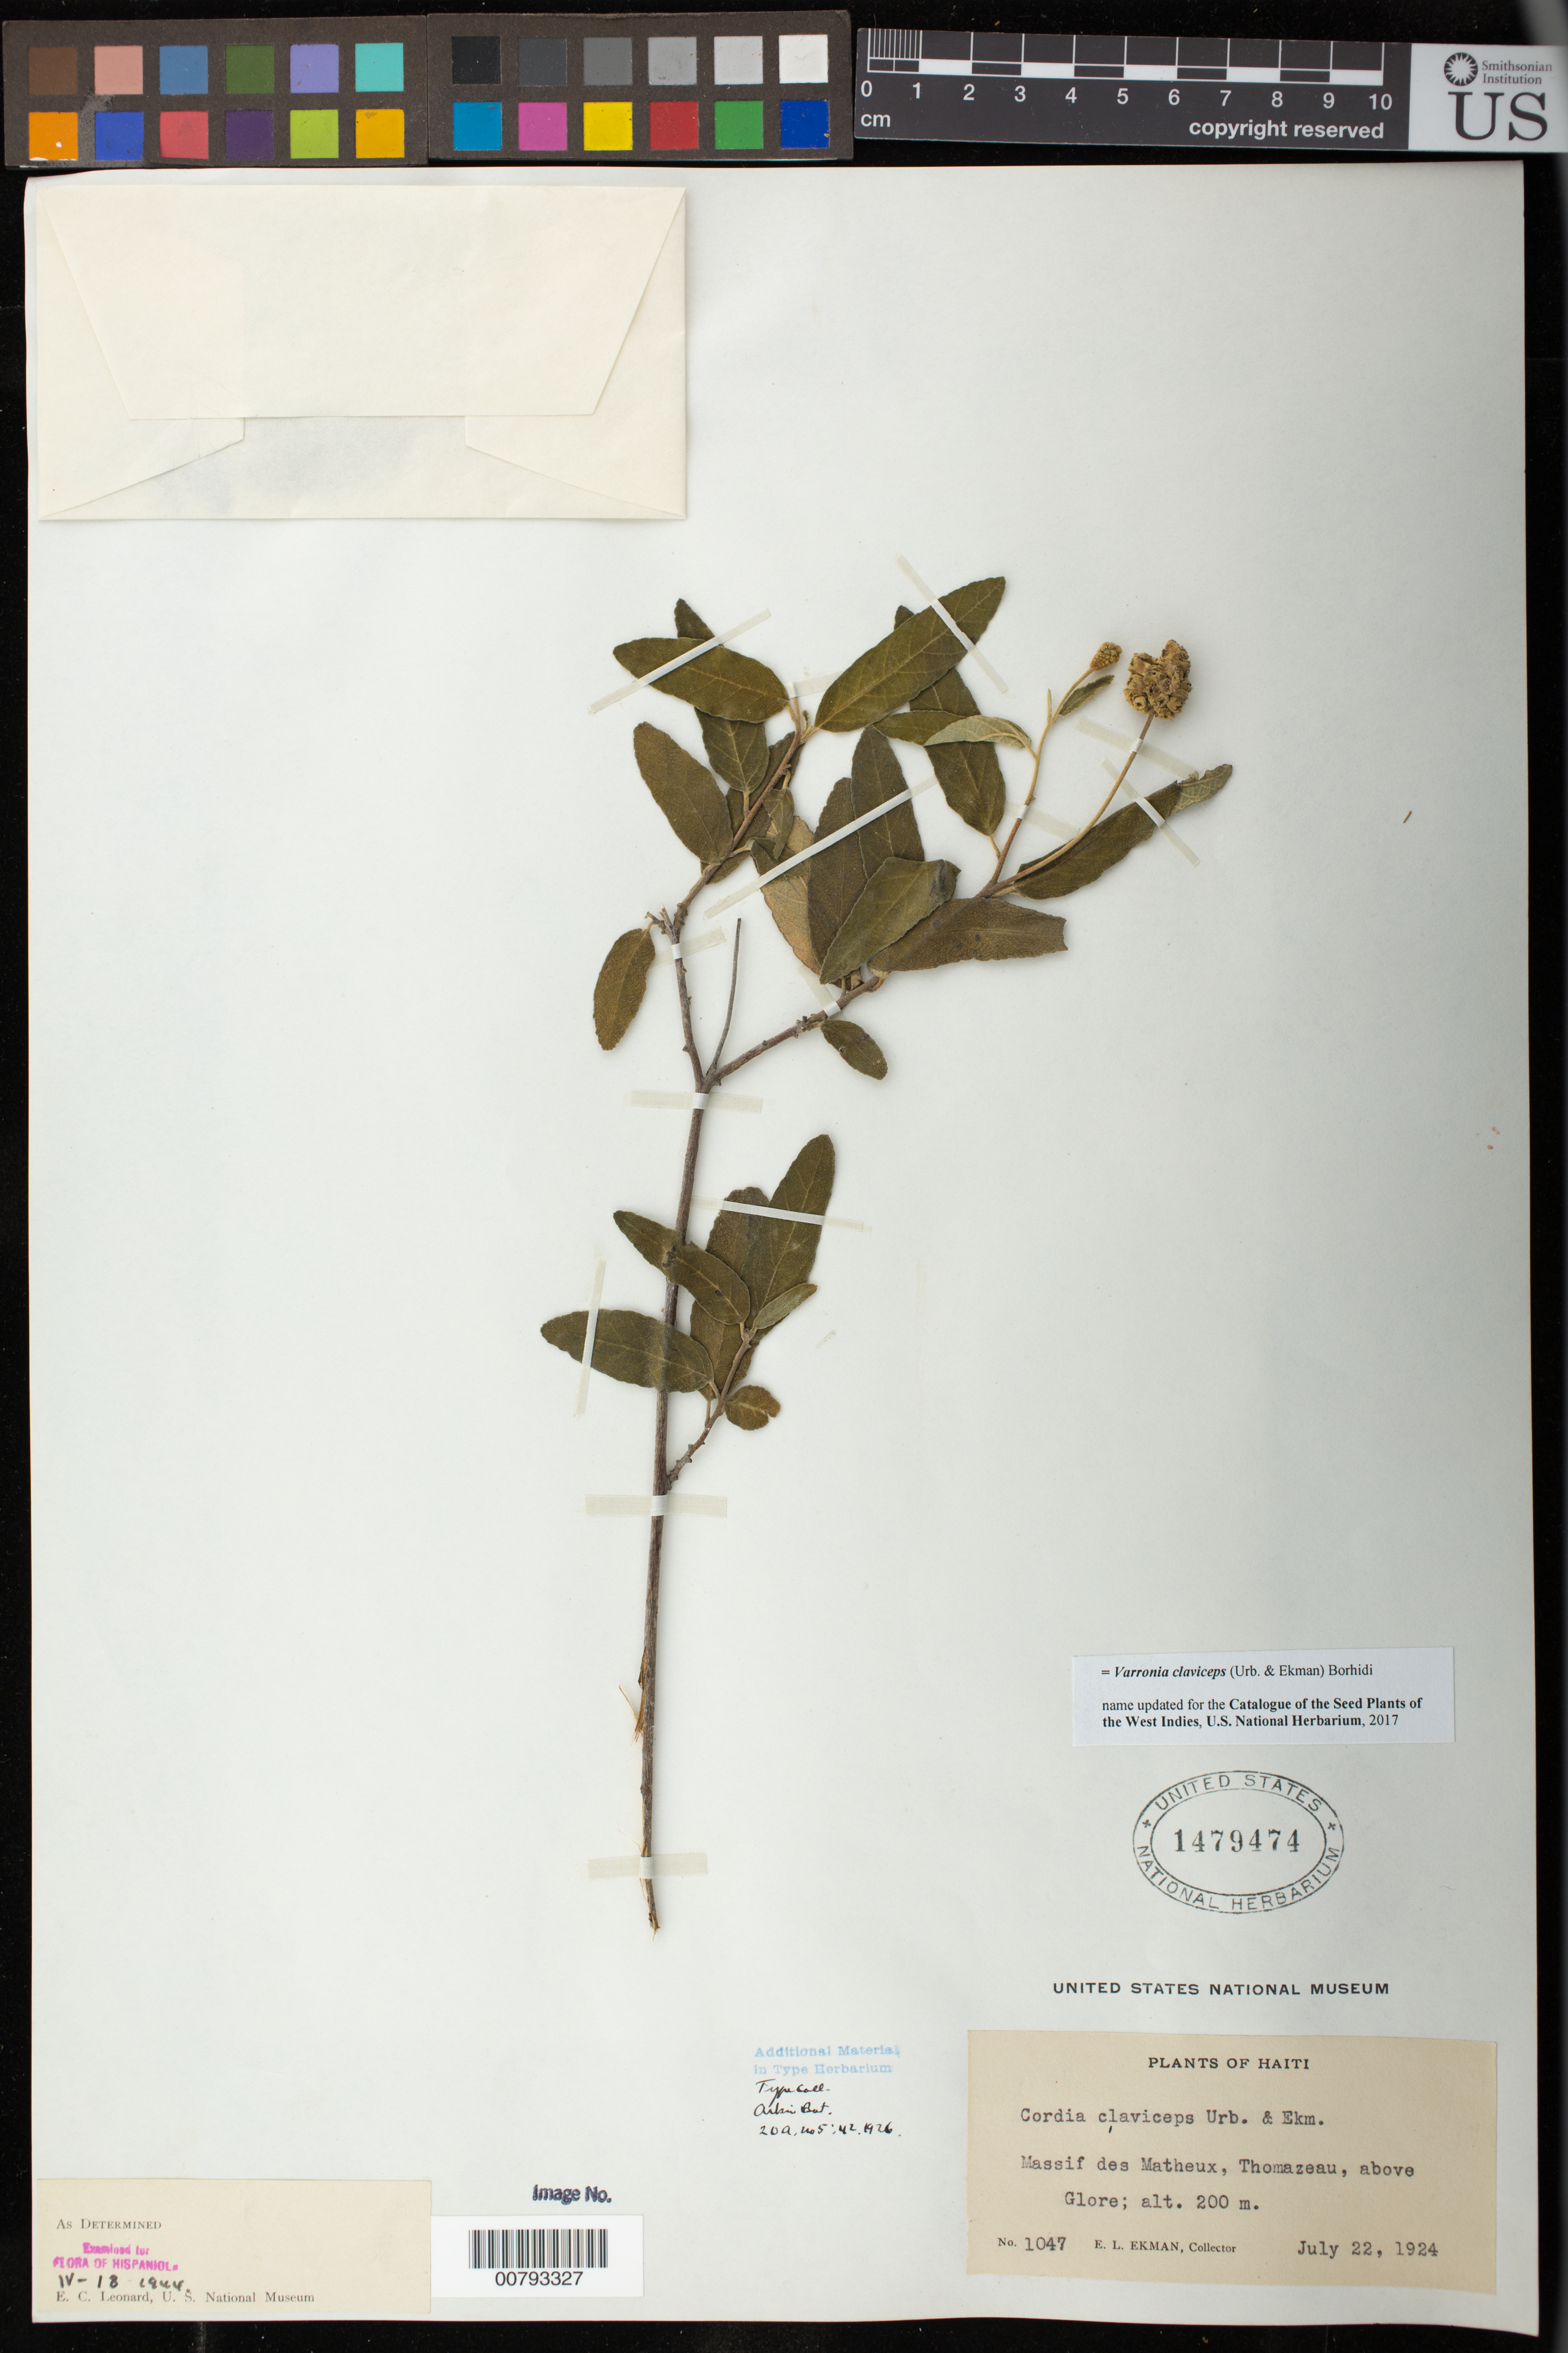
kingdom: Plantae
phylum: Tracheophyta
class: Magnoliopsida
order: Boraginales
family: Cordiaceae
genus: Cordia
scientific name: Cordia claviceps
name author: Urb. & Ekman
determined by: Leonard, Emery C., (US)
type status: Isotype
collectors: E. L. Ekman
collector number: H 1047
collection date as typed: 22 Jul 1924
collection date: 1924-07-22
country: Haiti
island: Hispaniola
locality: Massif des Matheux, Thomazeau, above Glore.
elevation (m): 200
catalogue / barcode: US 1479474